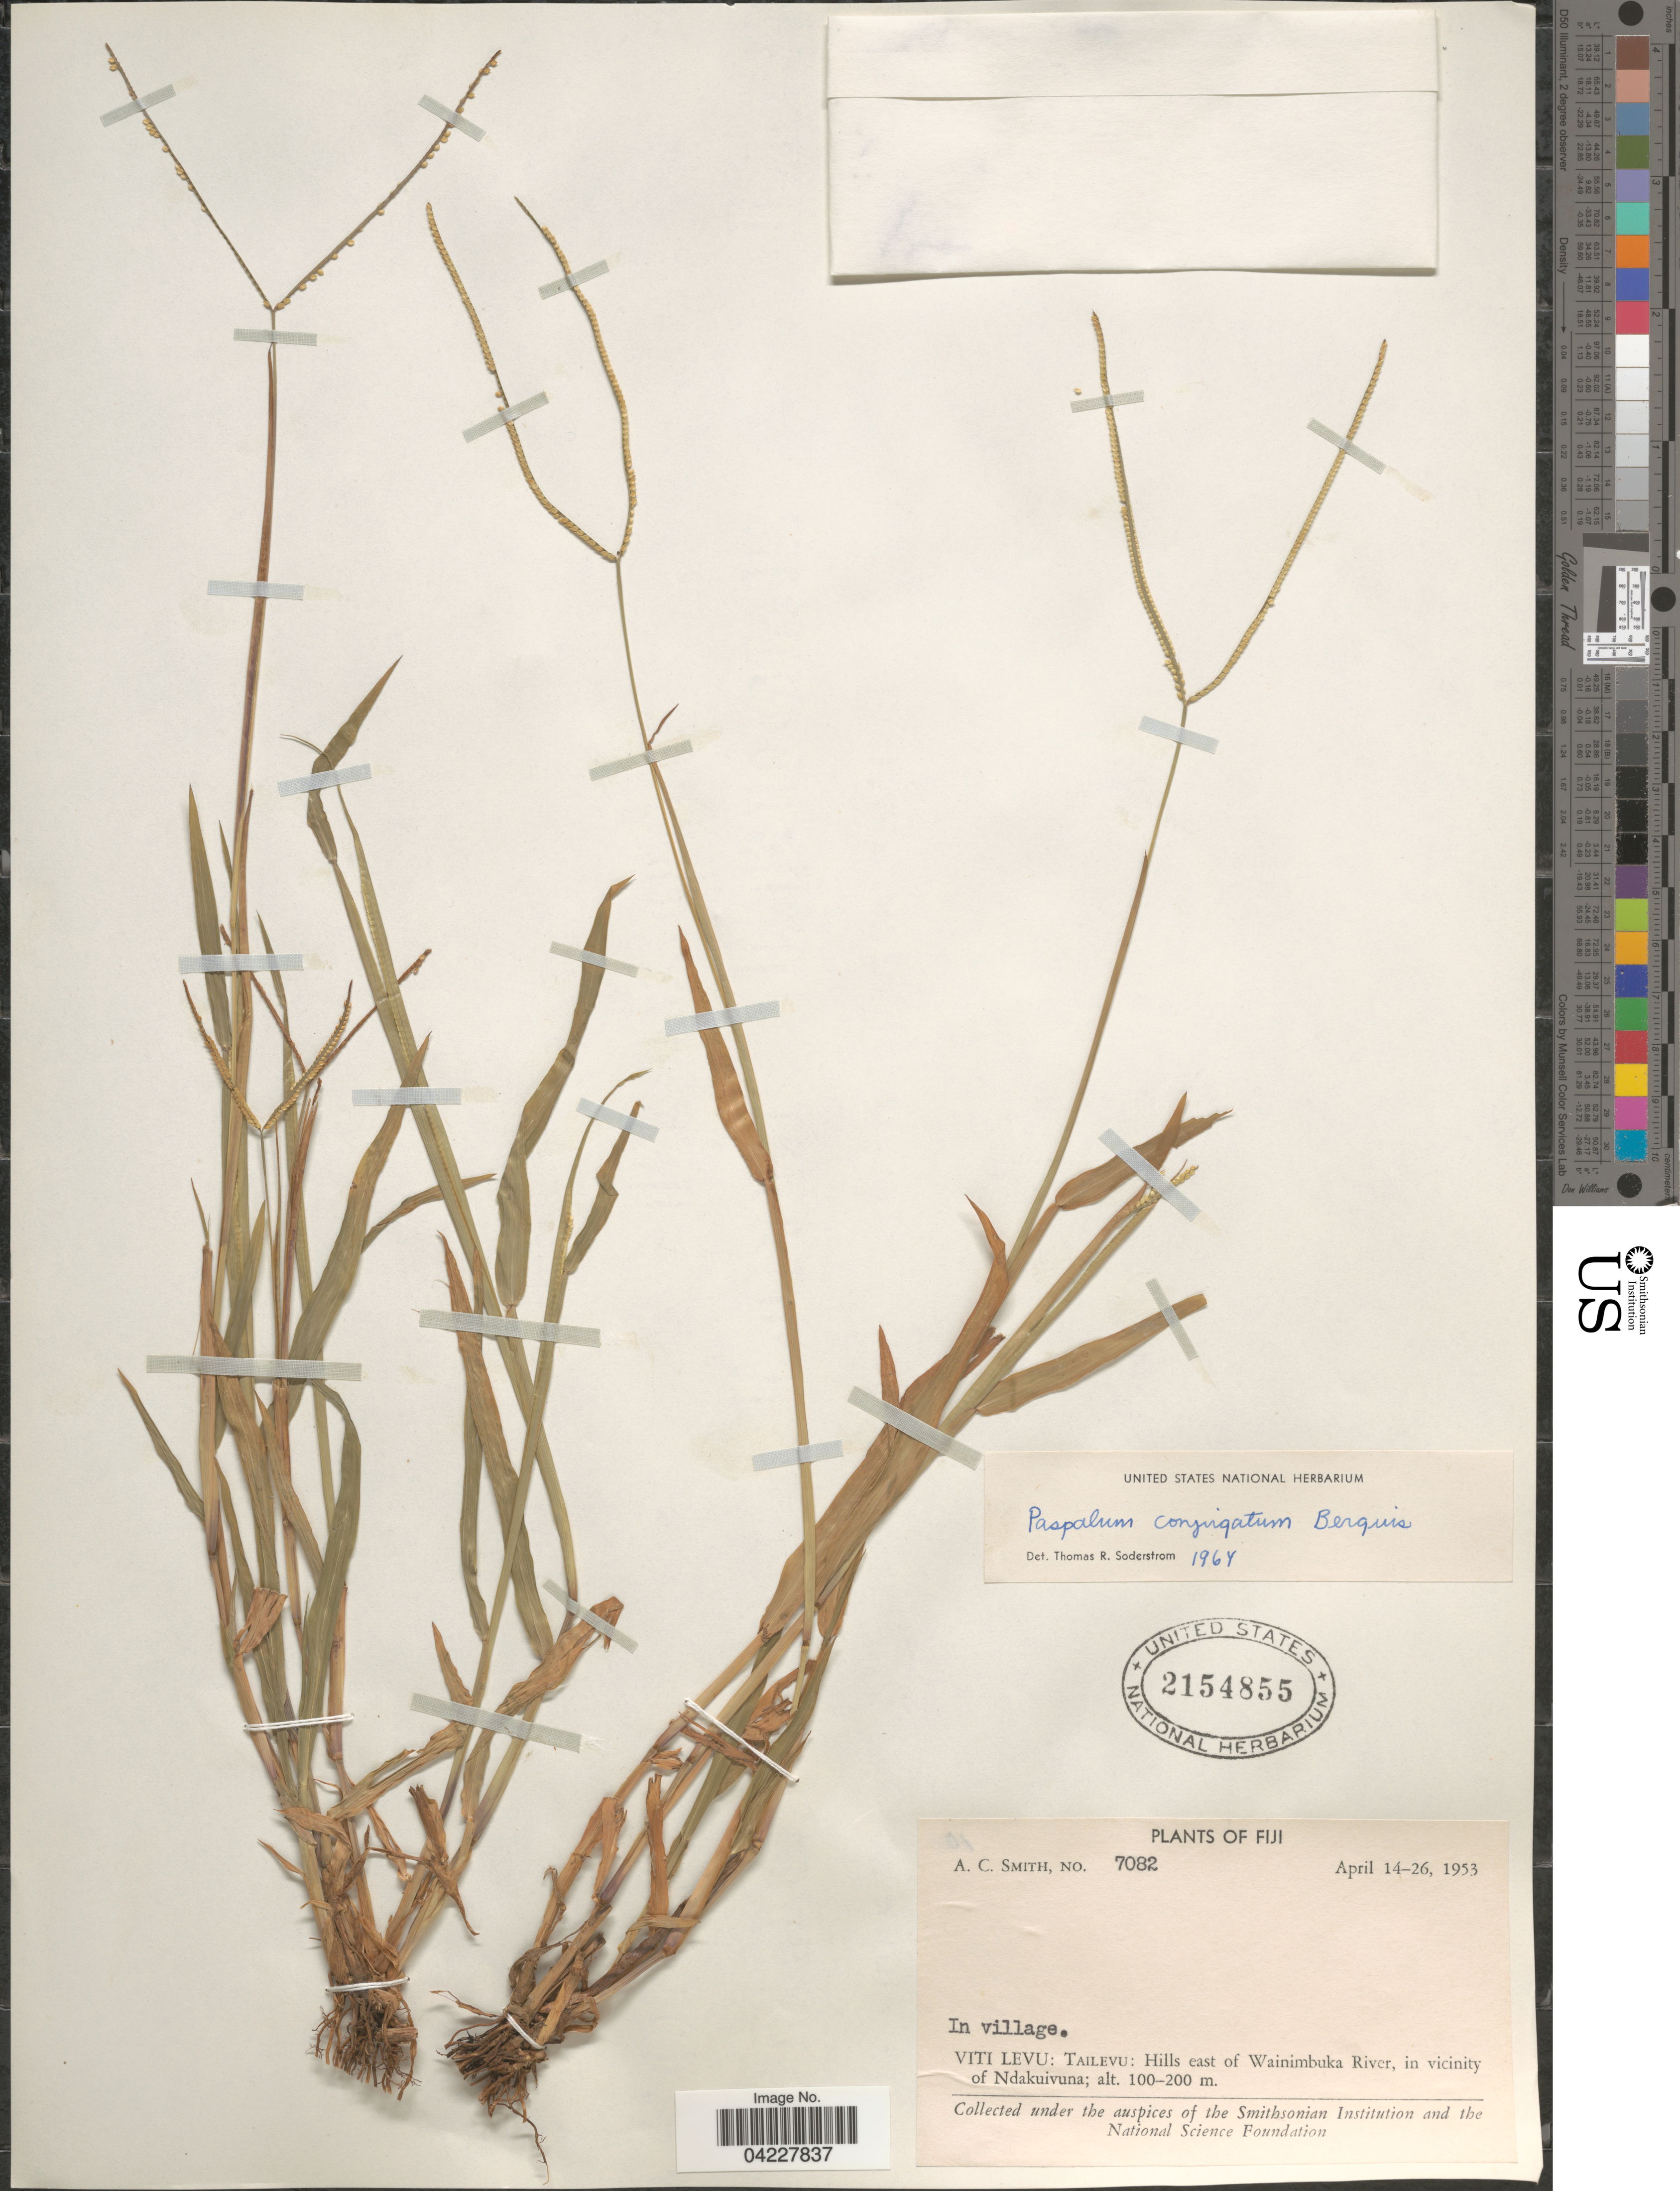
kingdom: Plantae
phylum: Tracheophyta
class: Liliopsida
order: Poales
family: Poaceae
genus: Paspalum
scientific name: Paspalum conjugatum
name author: P.J. Bergius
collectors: A. C. Smith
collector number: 7082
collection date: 1953-04-14/1953-04-26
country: Fiji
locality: Viti Levu: Tailevu: Hills east of Wainimbuka River, in vicinity of Ndakuivuna.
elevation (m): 100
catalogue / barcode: US 2154855